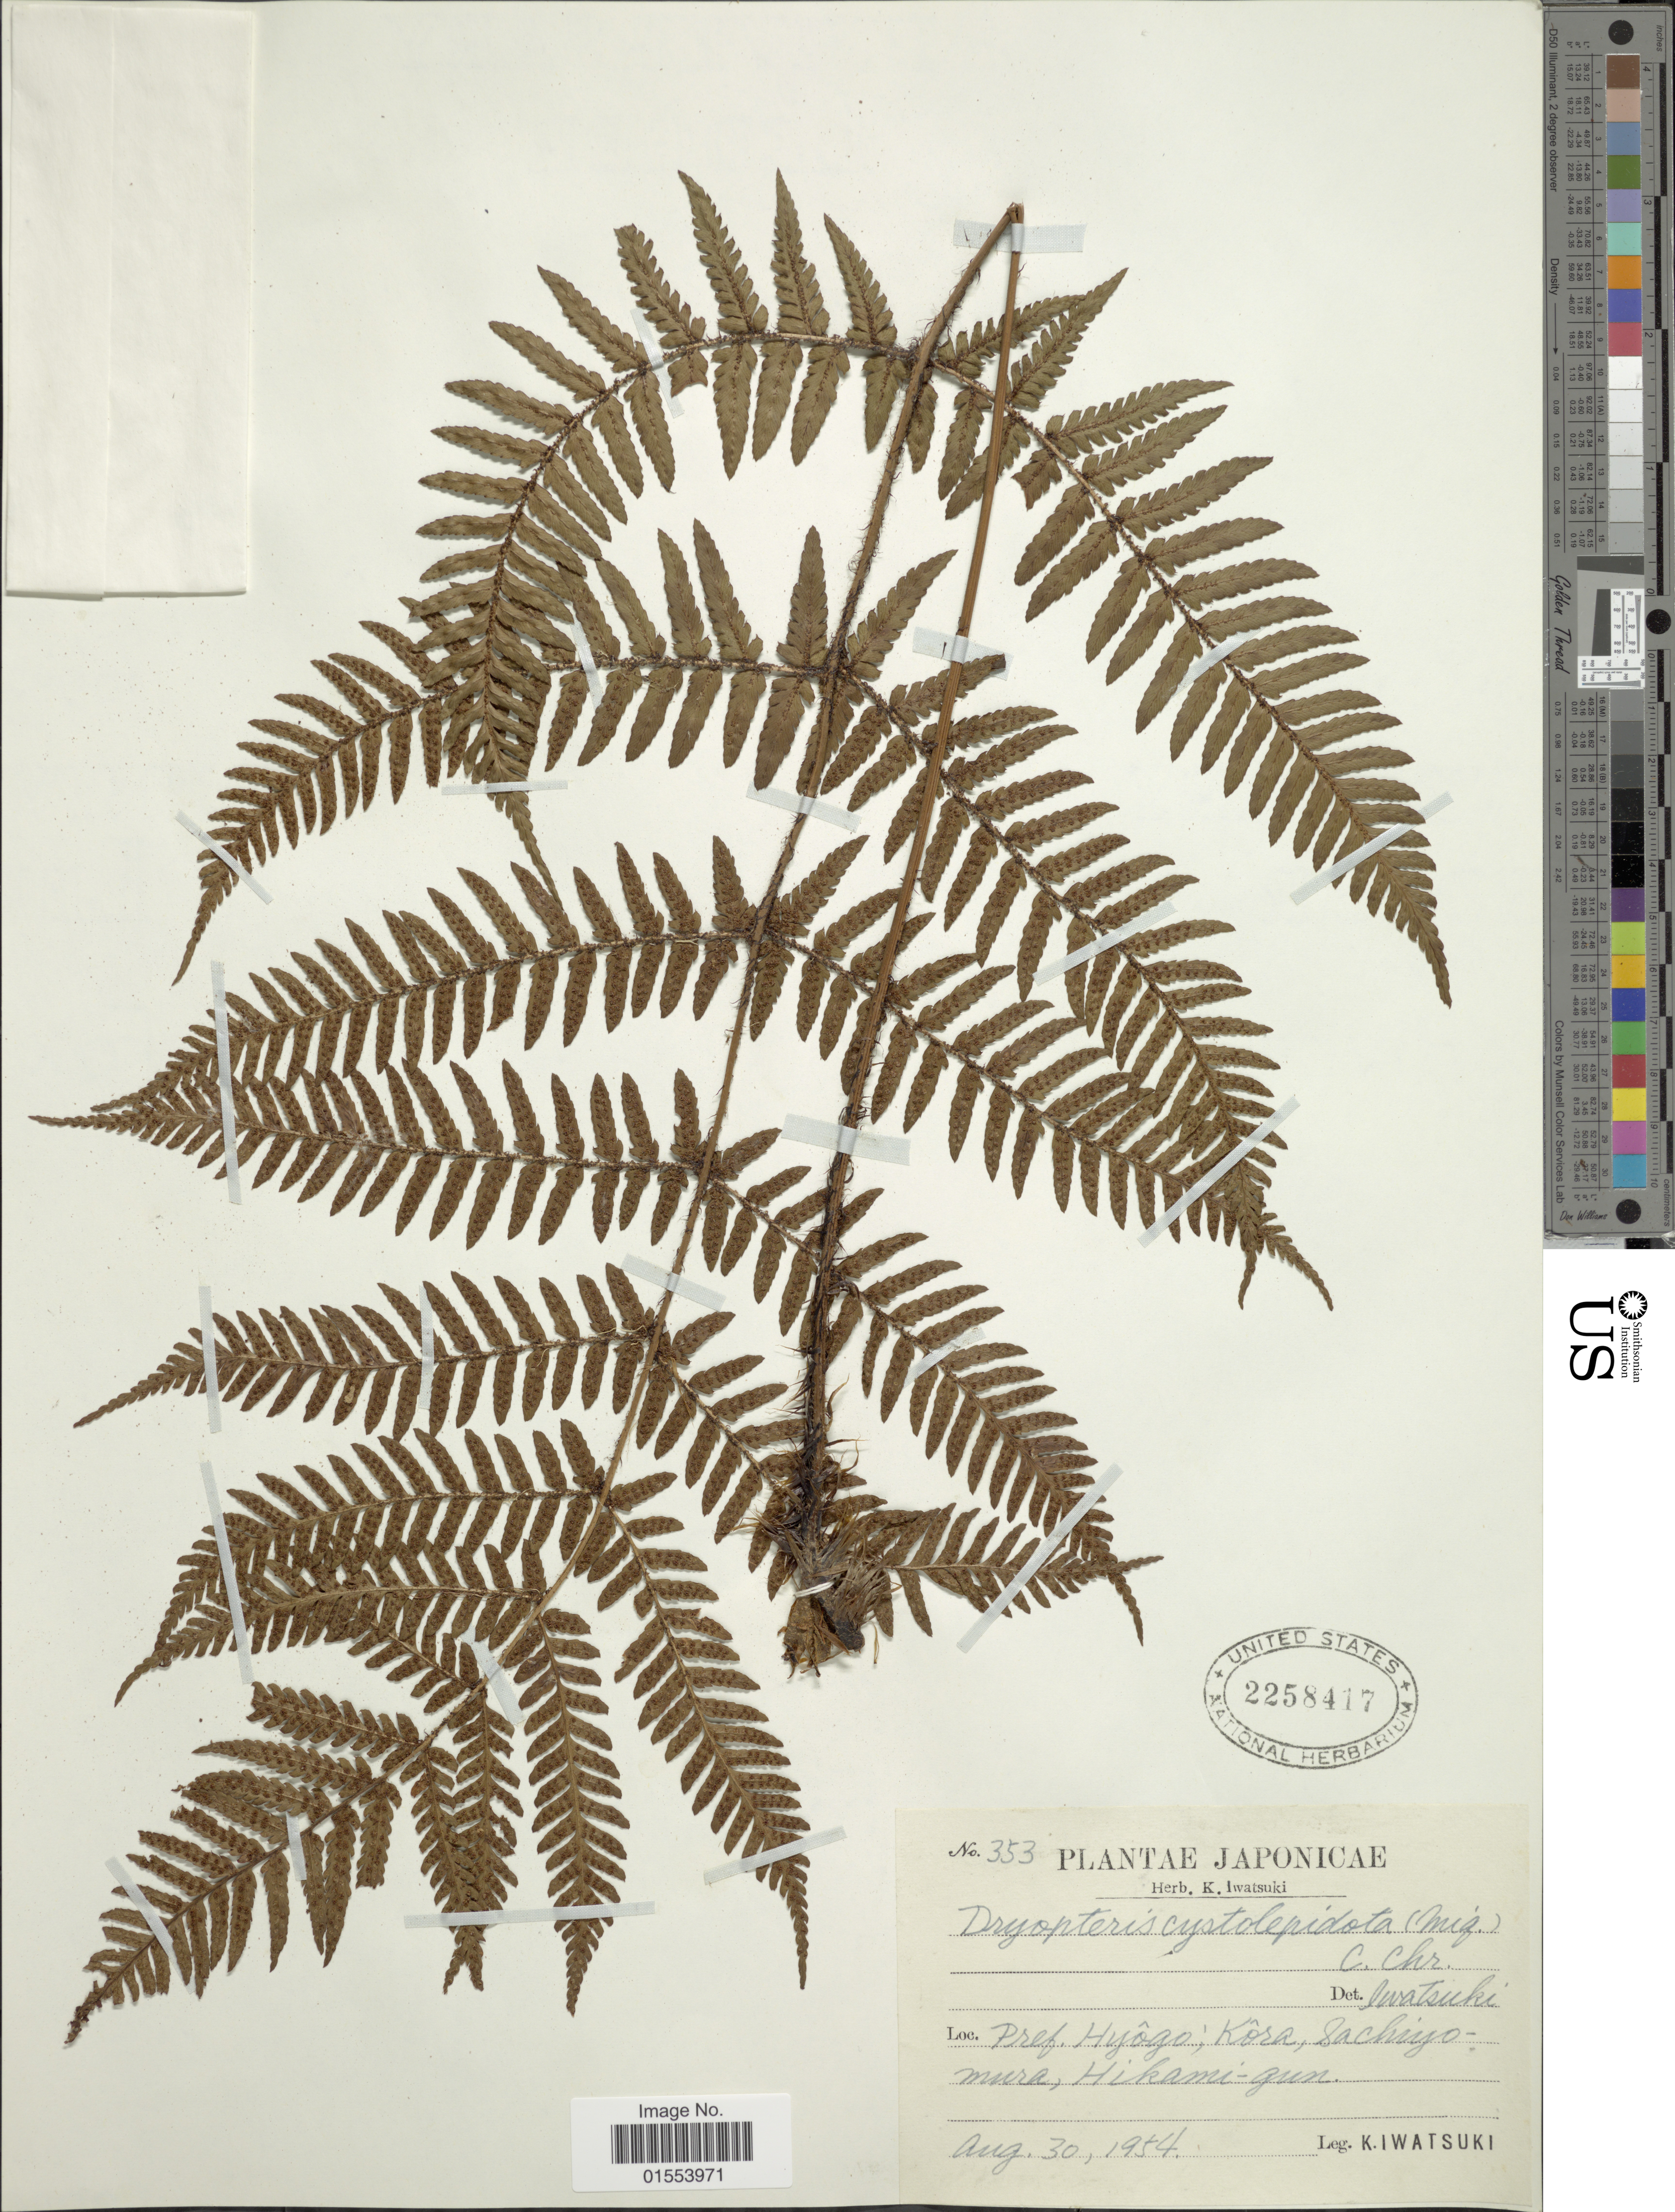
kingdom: Plantae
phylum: Tracheophyta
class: Polypodiopsida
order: Polypodiales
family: Dryopteridaceae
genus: Dryopteris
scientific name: Dryopteris cystolepidota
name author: (Miq.) C. Chr.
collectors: K. Iwatsuki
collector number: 353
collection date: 1954-08-30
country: Japan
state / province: Hyogo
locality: Japonicae. Pref. Hyogo; Kora, Sachiyo-mura, Hikami-gun.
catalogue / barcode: US 2258417